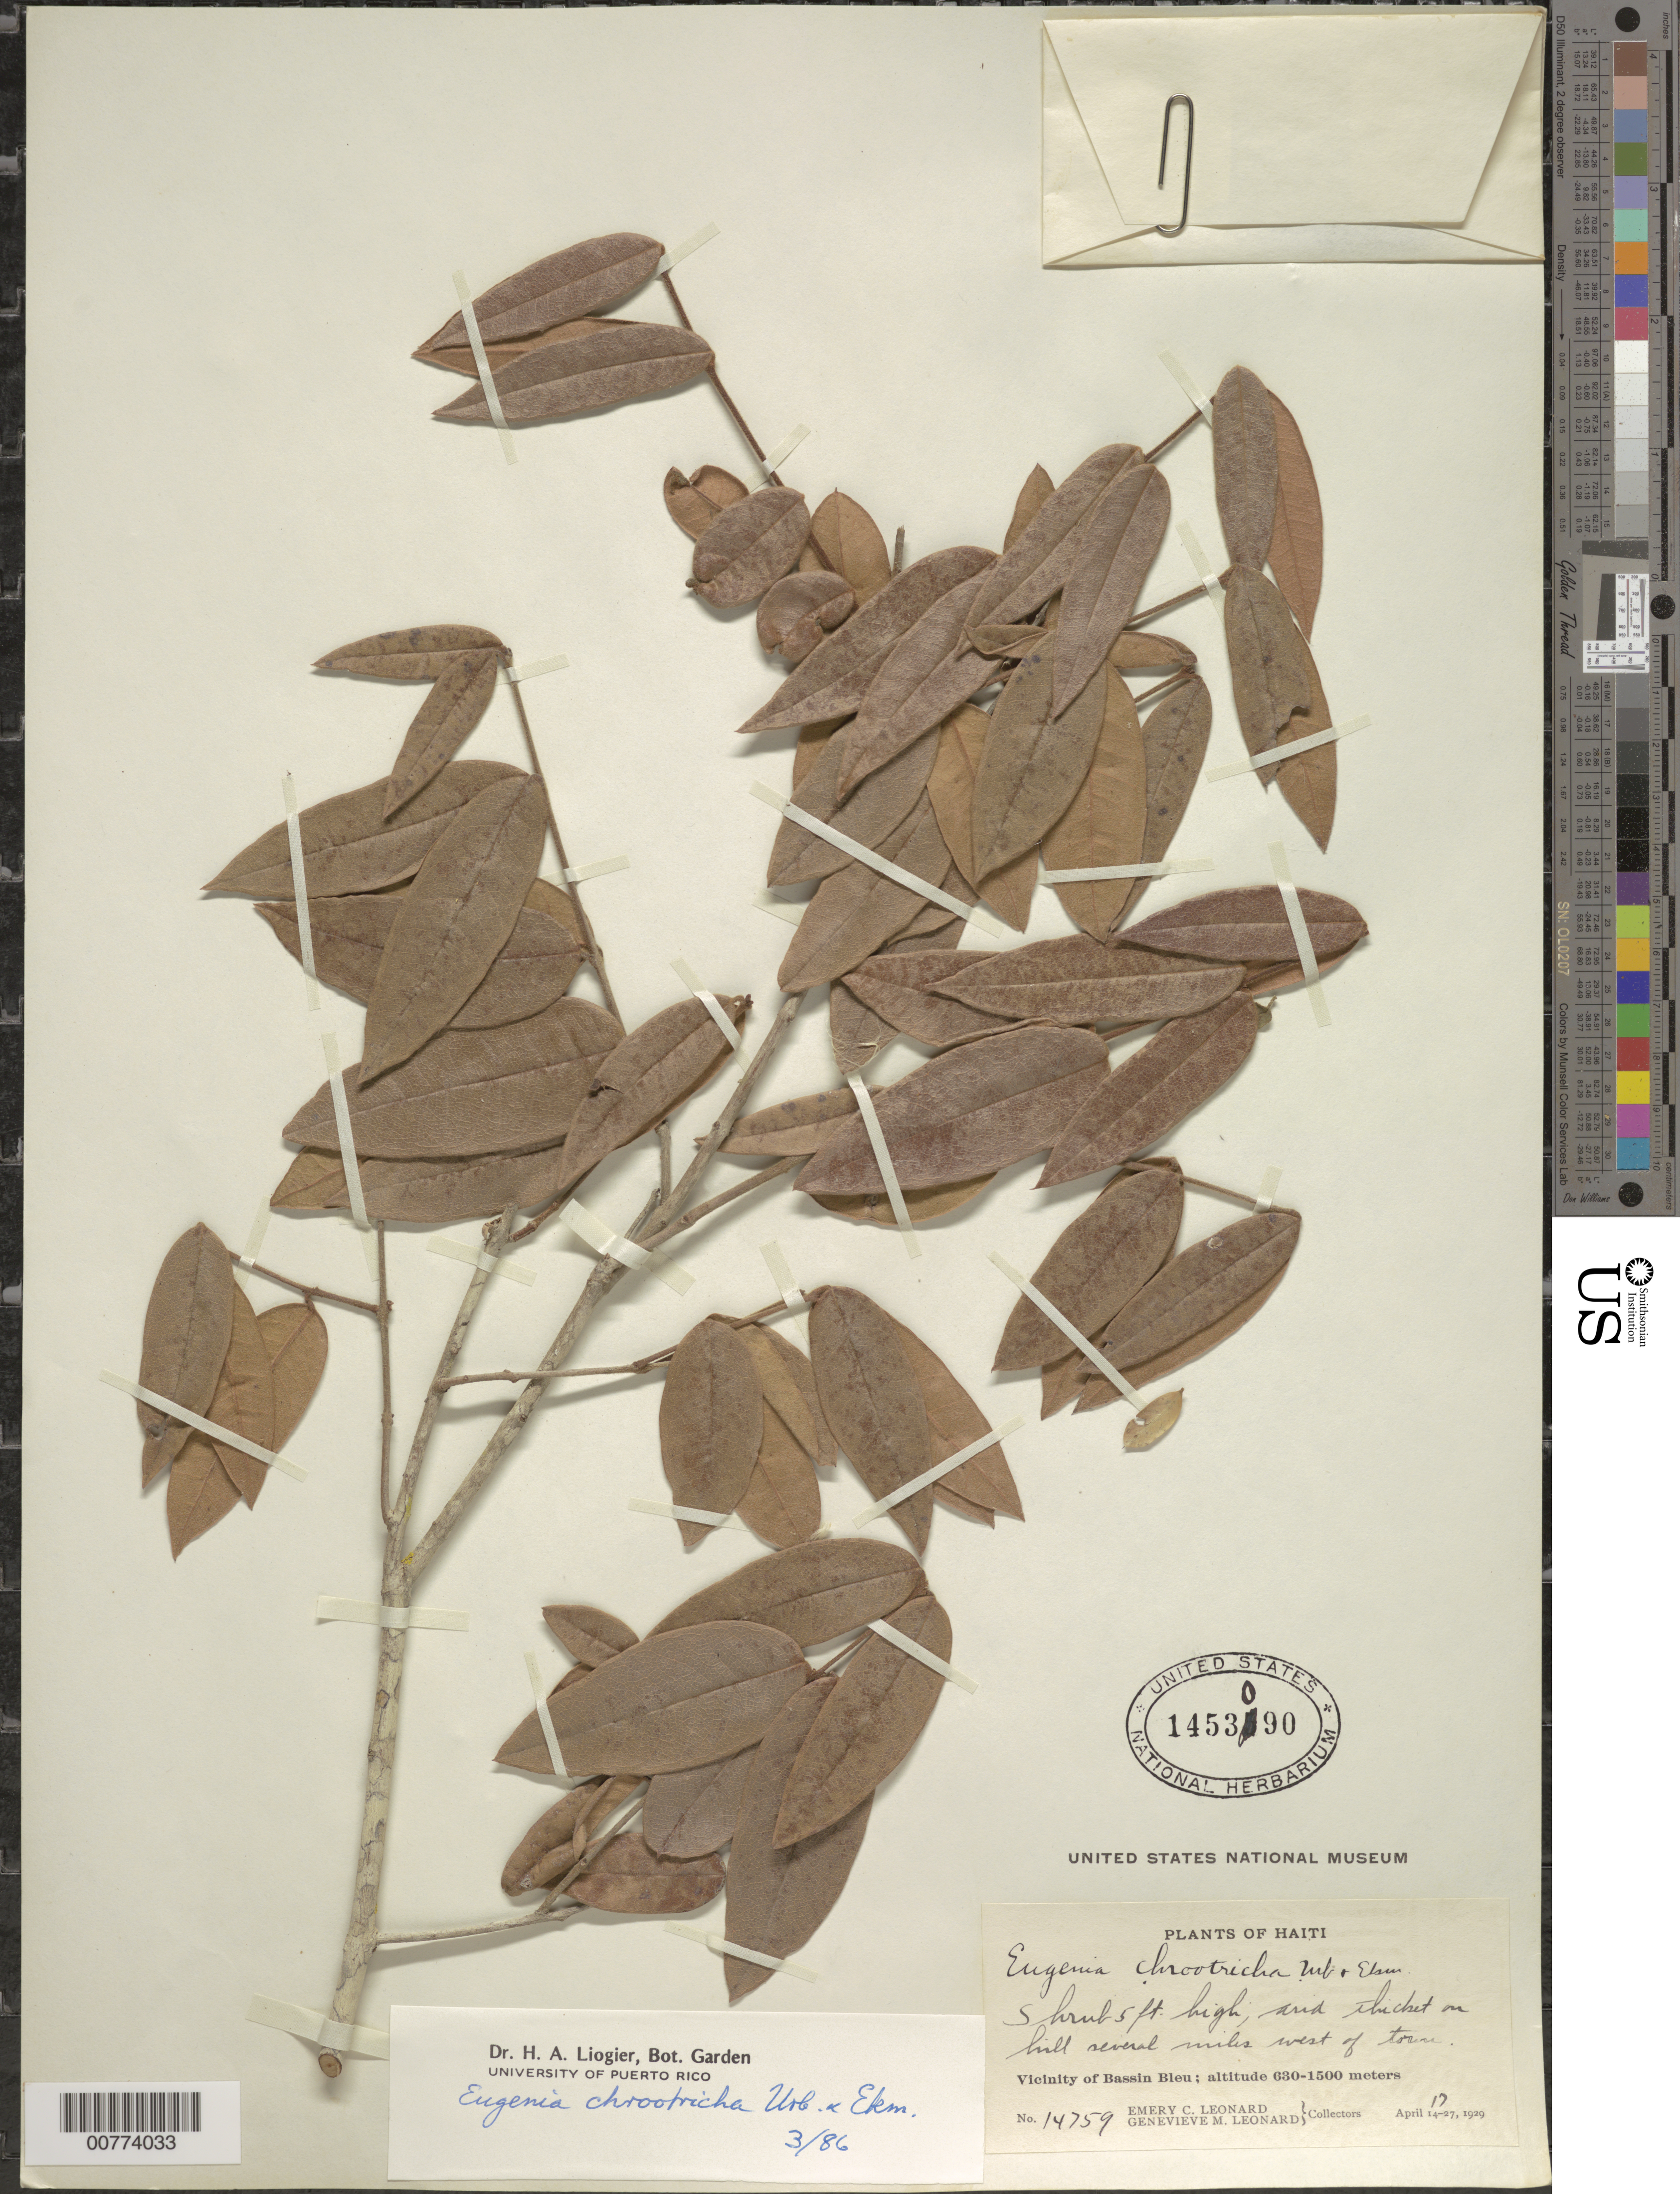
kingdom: Plantae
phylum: Tracheophyta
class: Magnoliopsida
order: Myrtales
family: Myrtaceae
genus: Eugenia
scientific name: Eugenia chrootricha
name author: Urb. & Ekman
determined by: Liogier, Alain H.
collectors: E. C. Leonard & G. M. Leonard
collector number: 14759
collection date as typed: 17 Apr 1929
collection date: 1929-04-17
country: Haiti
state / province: Nord-Ouest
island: Hispaniola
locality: Vicinity of Bassin Bleu, hill several miles west of town.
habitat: Arid thicket.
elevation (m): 630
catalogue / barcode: US 1453090